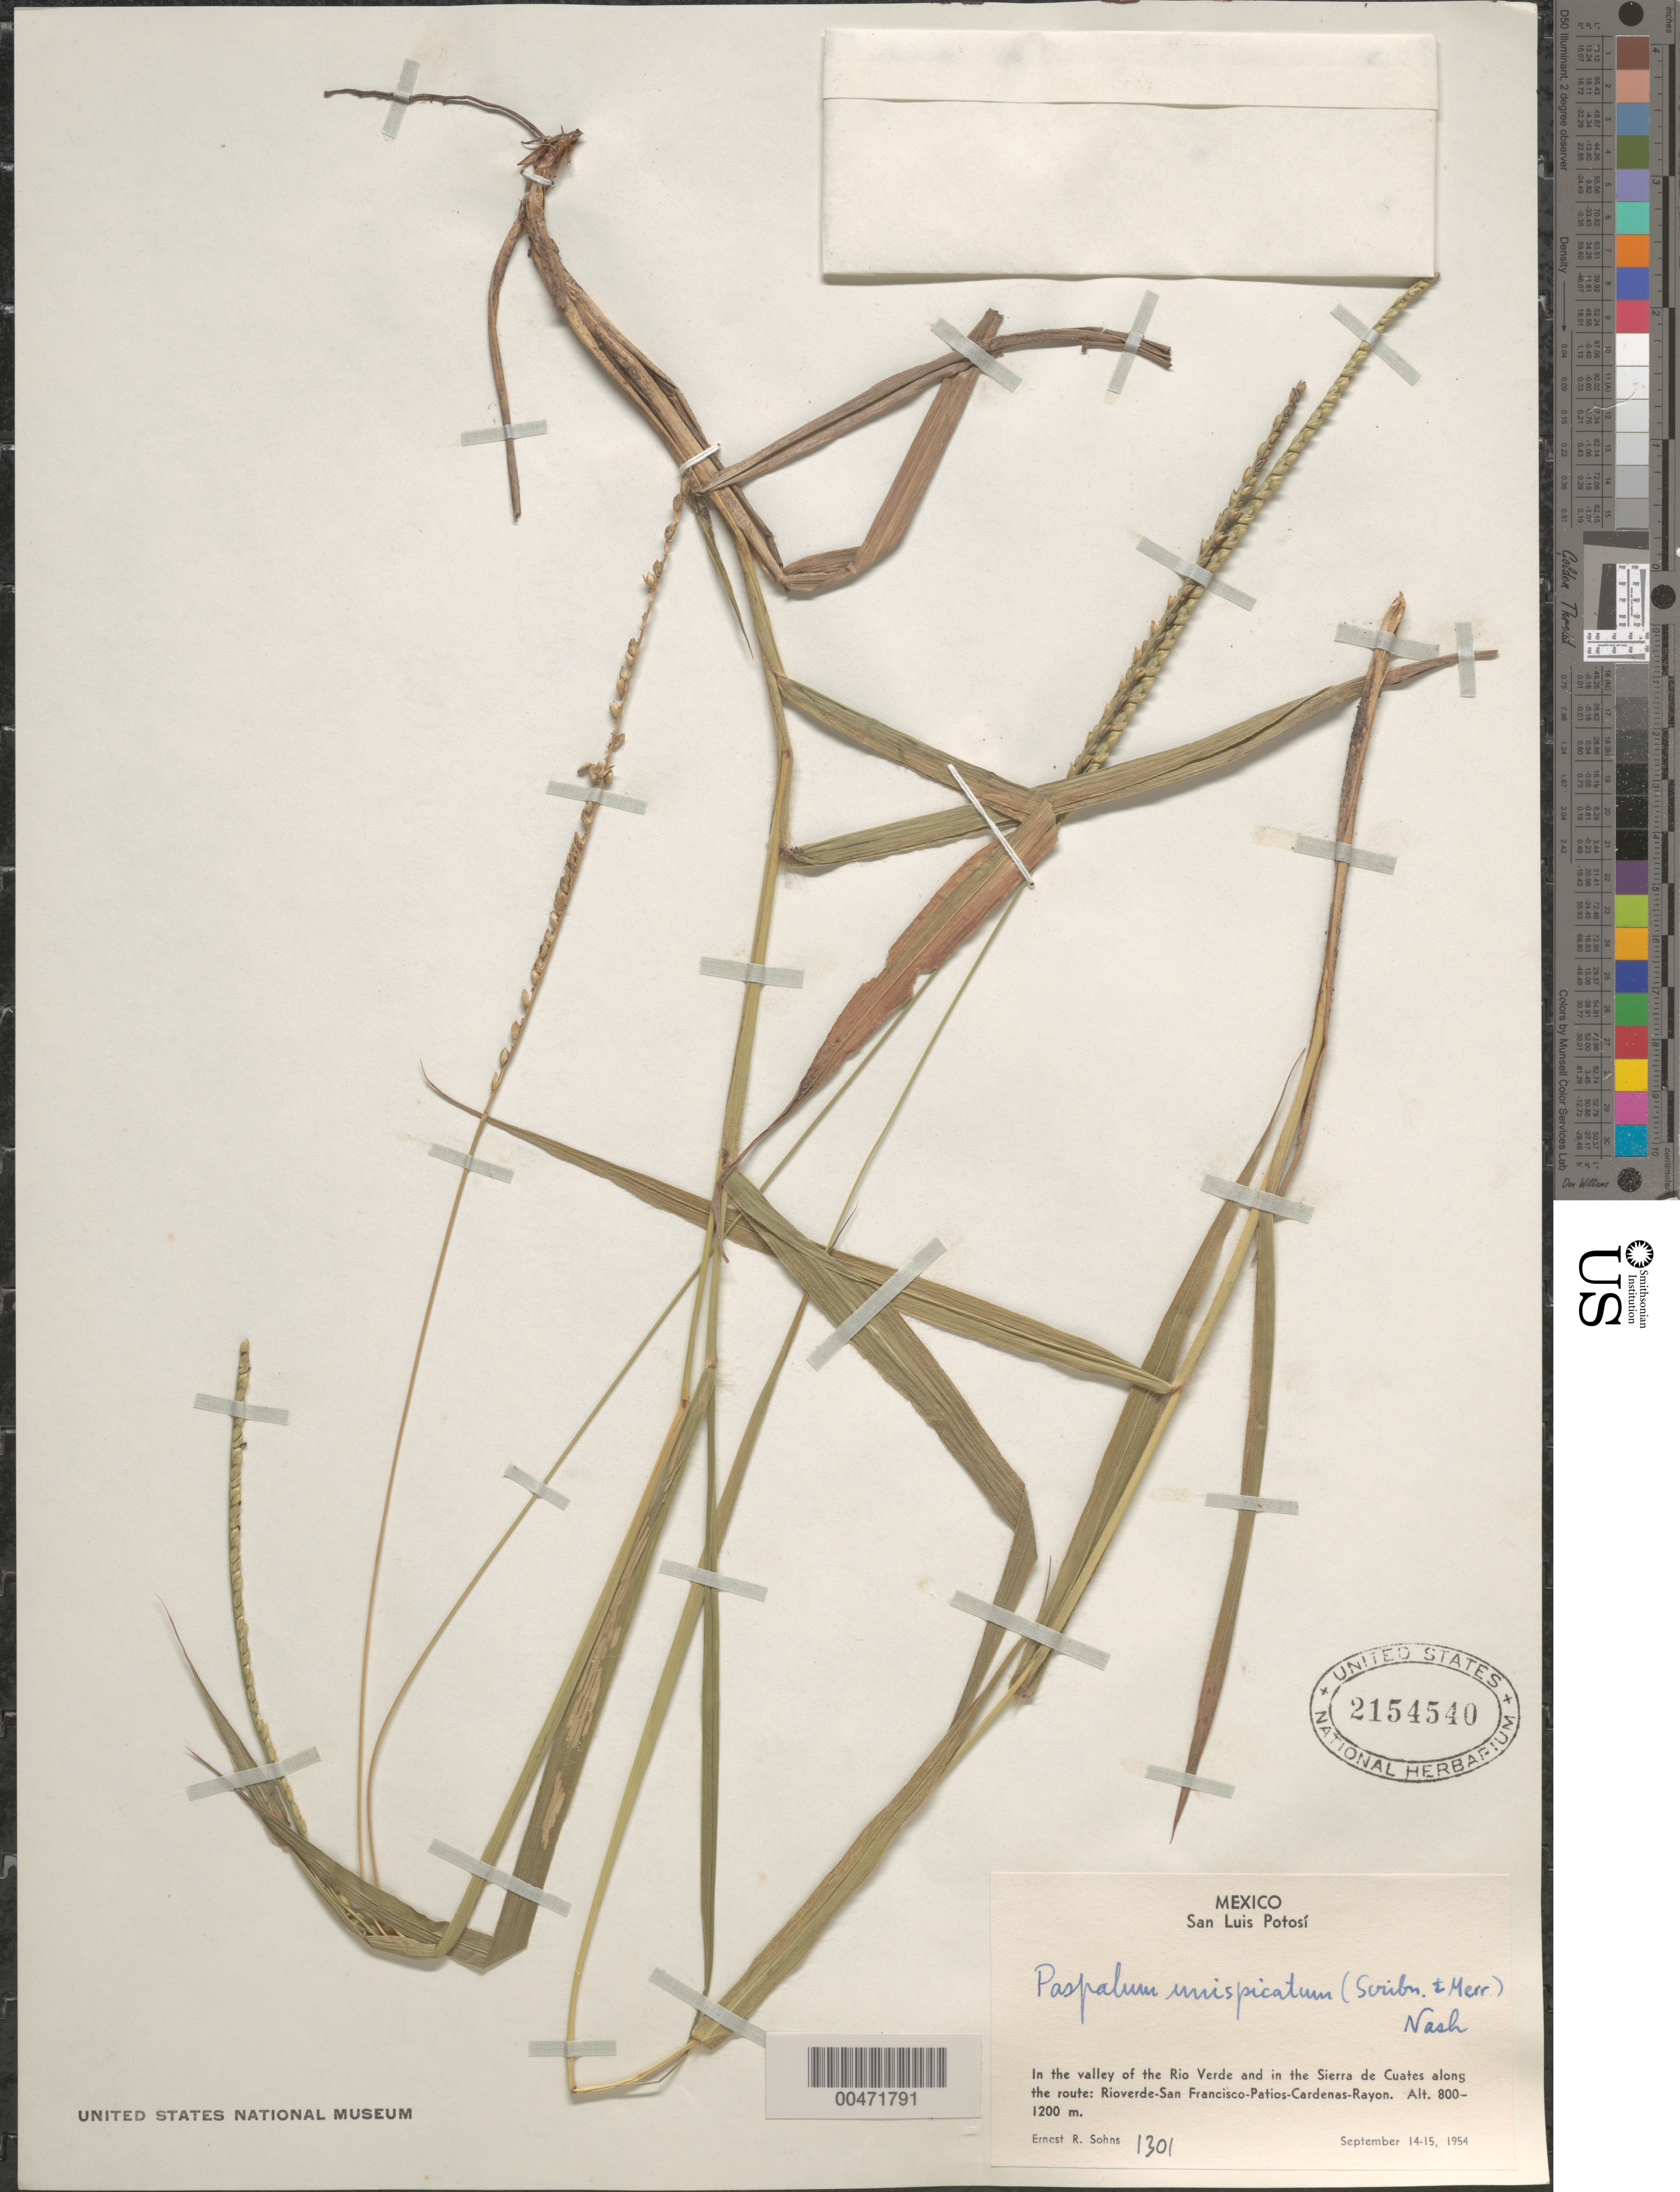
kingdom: Plantae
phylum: Tracheophyta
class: Liliopsida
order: Poales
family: Poaceae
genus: Paspalum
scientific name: Paspalum unispicatum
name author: (Scribn. & Merr.) Nash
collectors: E. R. Sohns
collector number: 1301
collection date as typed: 14 Sep 1954 to 15 Sep 1954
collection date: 1954-09-14/1954-09-15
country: Mexico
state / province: San Luis Potosi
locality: In the valley of the Rio Verde & in the Sierra de Cuates along the route: Rioverde-San Francisco-Patios-Cardenas-Rayon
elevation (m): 800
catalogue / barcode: US 2154540